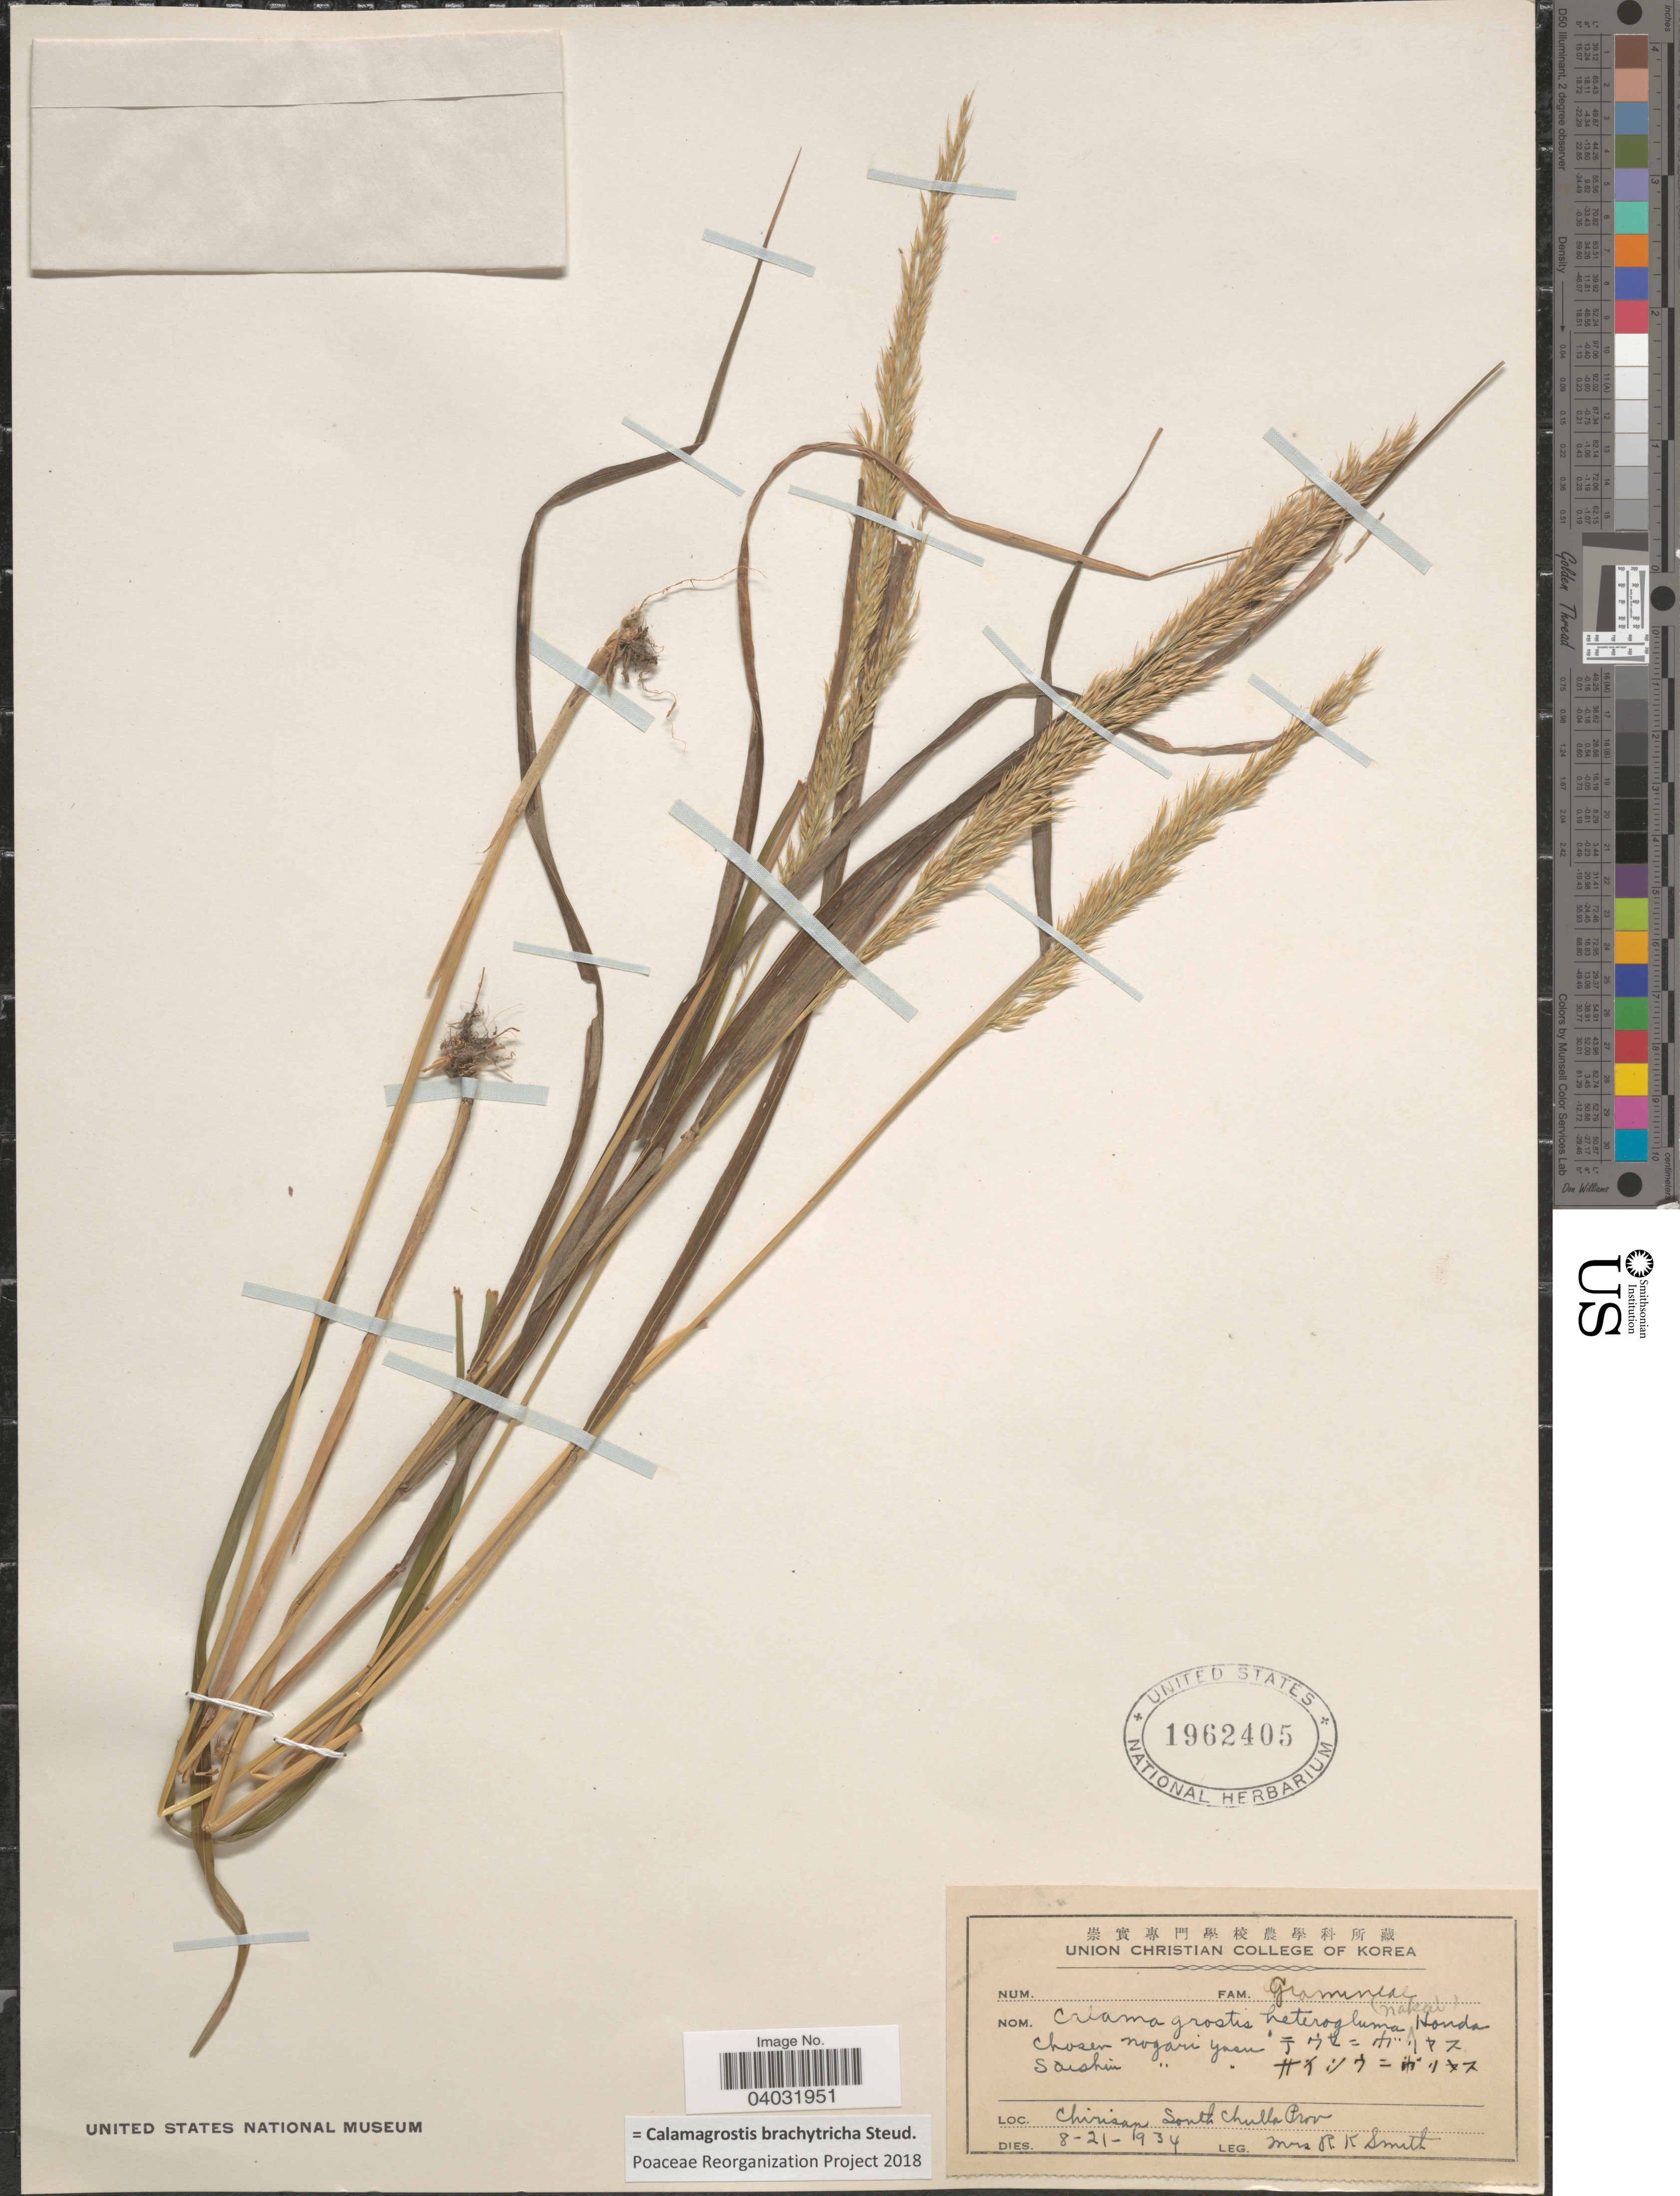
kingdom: Plantae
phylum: Tracheophyta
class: Liliopsida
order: Poales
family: Poaceae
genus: Calamagrostis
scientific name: Calamagrostis brachytricha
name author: Steud.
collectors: R. Smith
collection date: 1934-08-21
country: South Korea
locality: Chirisan South Chulla Prov.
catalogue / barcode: US 1962405